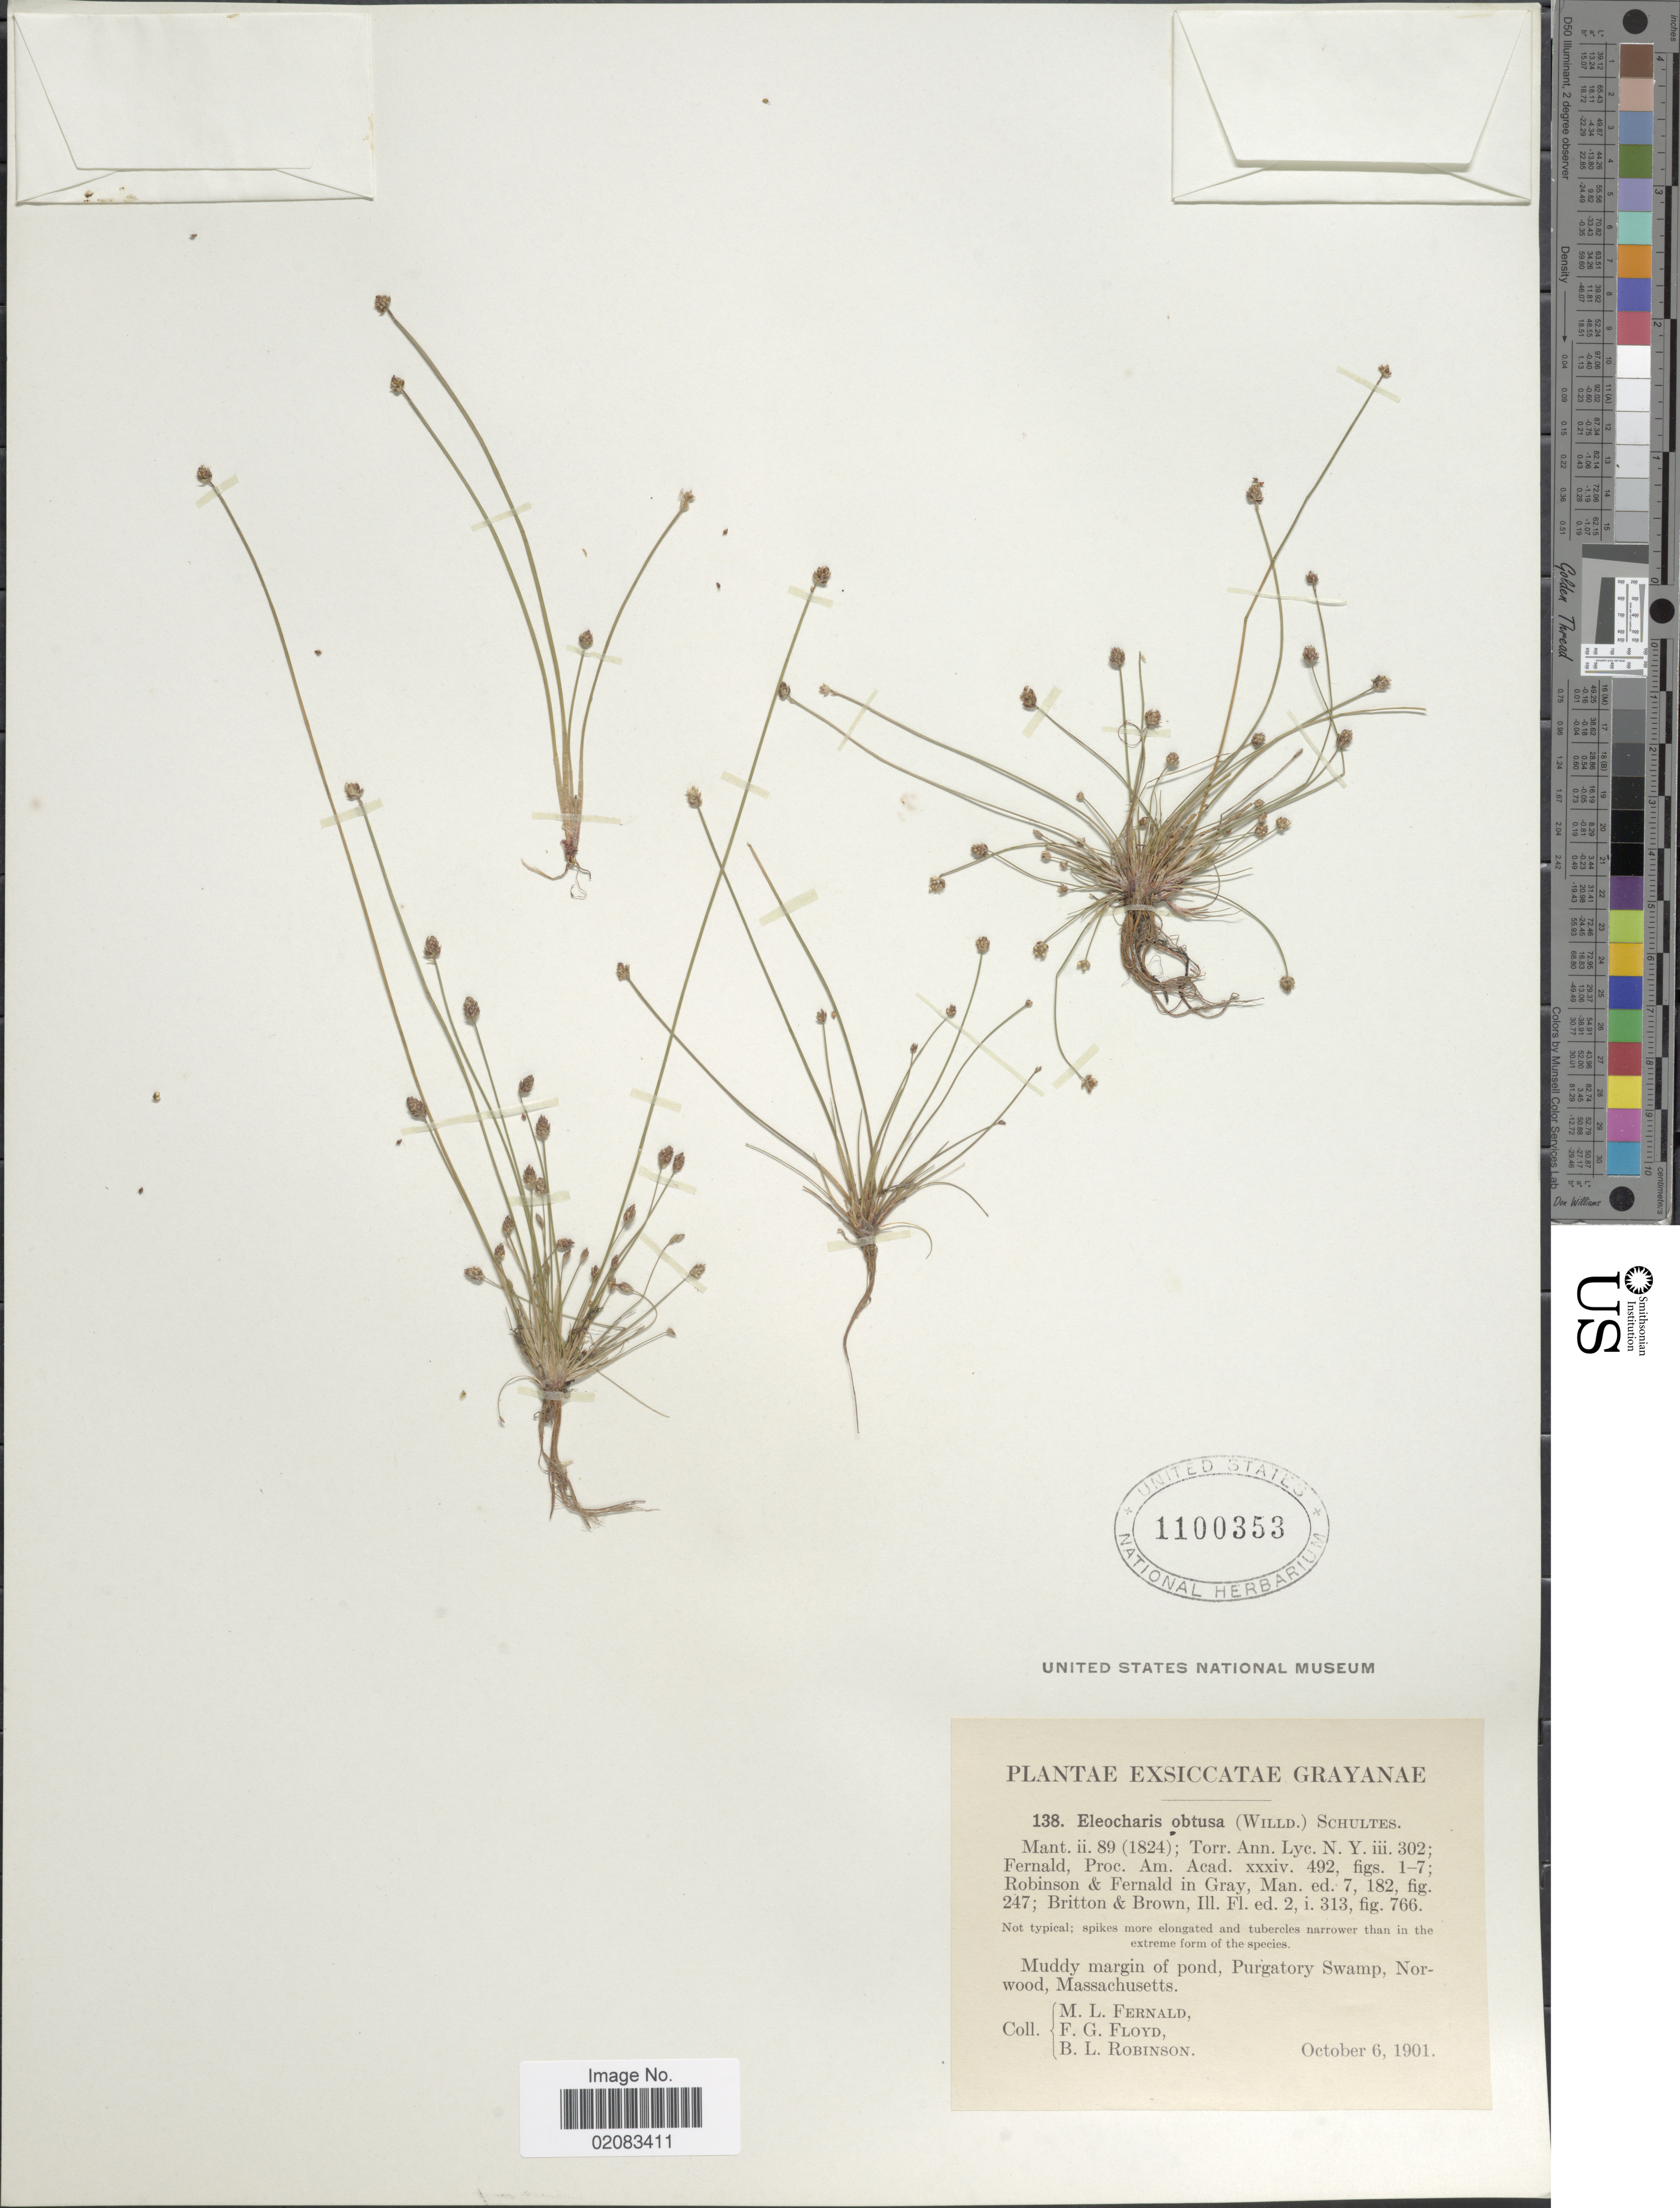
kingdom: Plantae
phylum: Tracheophyta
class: Liliopsida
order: Poales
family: Cyperaceae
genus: Eleocharis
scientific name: Eleocharis obtusa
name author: (Willd.) Schult.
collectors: M. L. Fernald, F. G. Floyd & B. L. Robinson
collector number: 138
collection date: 1901-10-06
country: United States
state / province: Massachusetts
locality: Muddy margin of pond, Purgatory Swamp, Norwood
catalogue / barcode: US 1100353